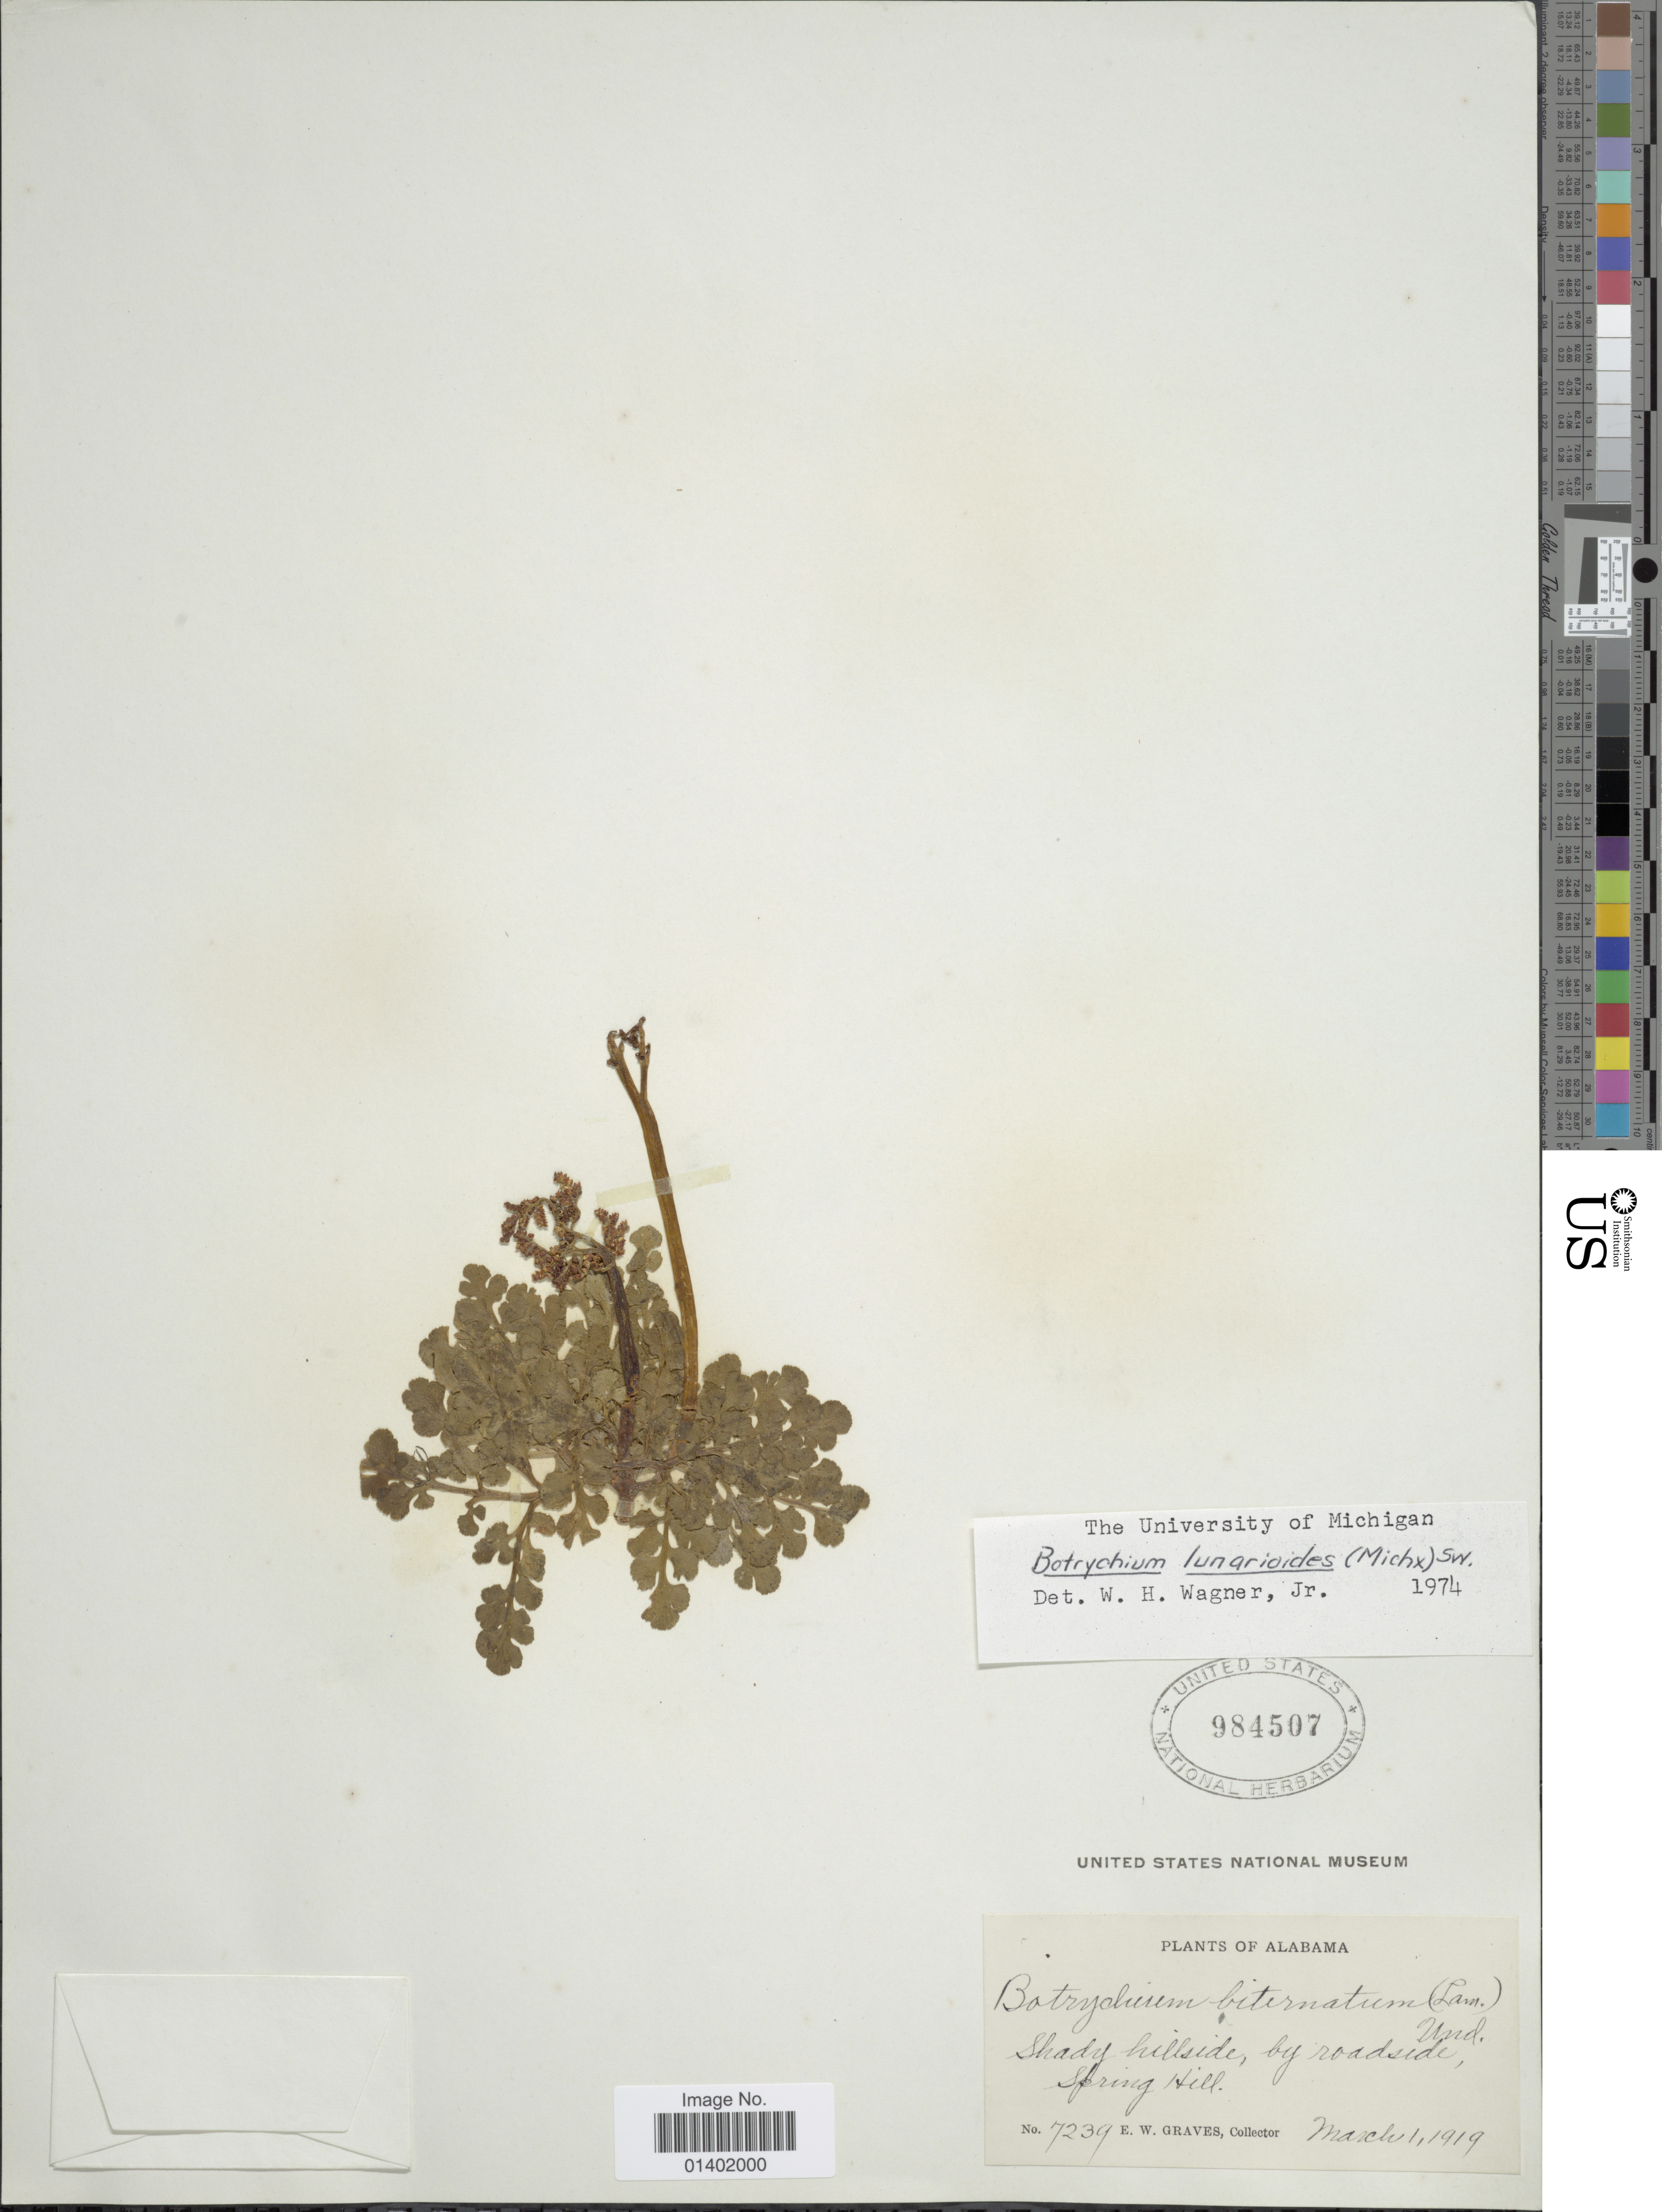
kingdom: Plantae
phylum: Tracheophyta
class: Polypodiopsida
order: Ophioglossales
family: Ophioglossaceae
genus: Botrychium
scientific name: Botrychium lunarioides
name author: (Michaux) Sw.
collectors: E. Graves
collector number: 7239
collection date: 1919-03-01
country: United States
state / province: Alabama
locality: Shady Hillside, by road side, Spring Hill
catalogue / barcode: US 984507